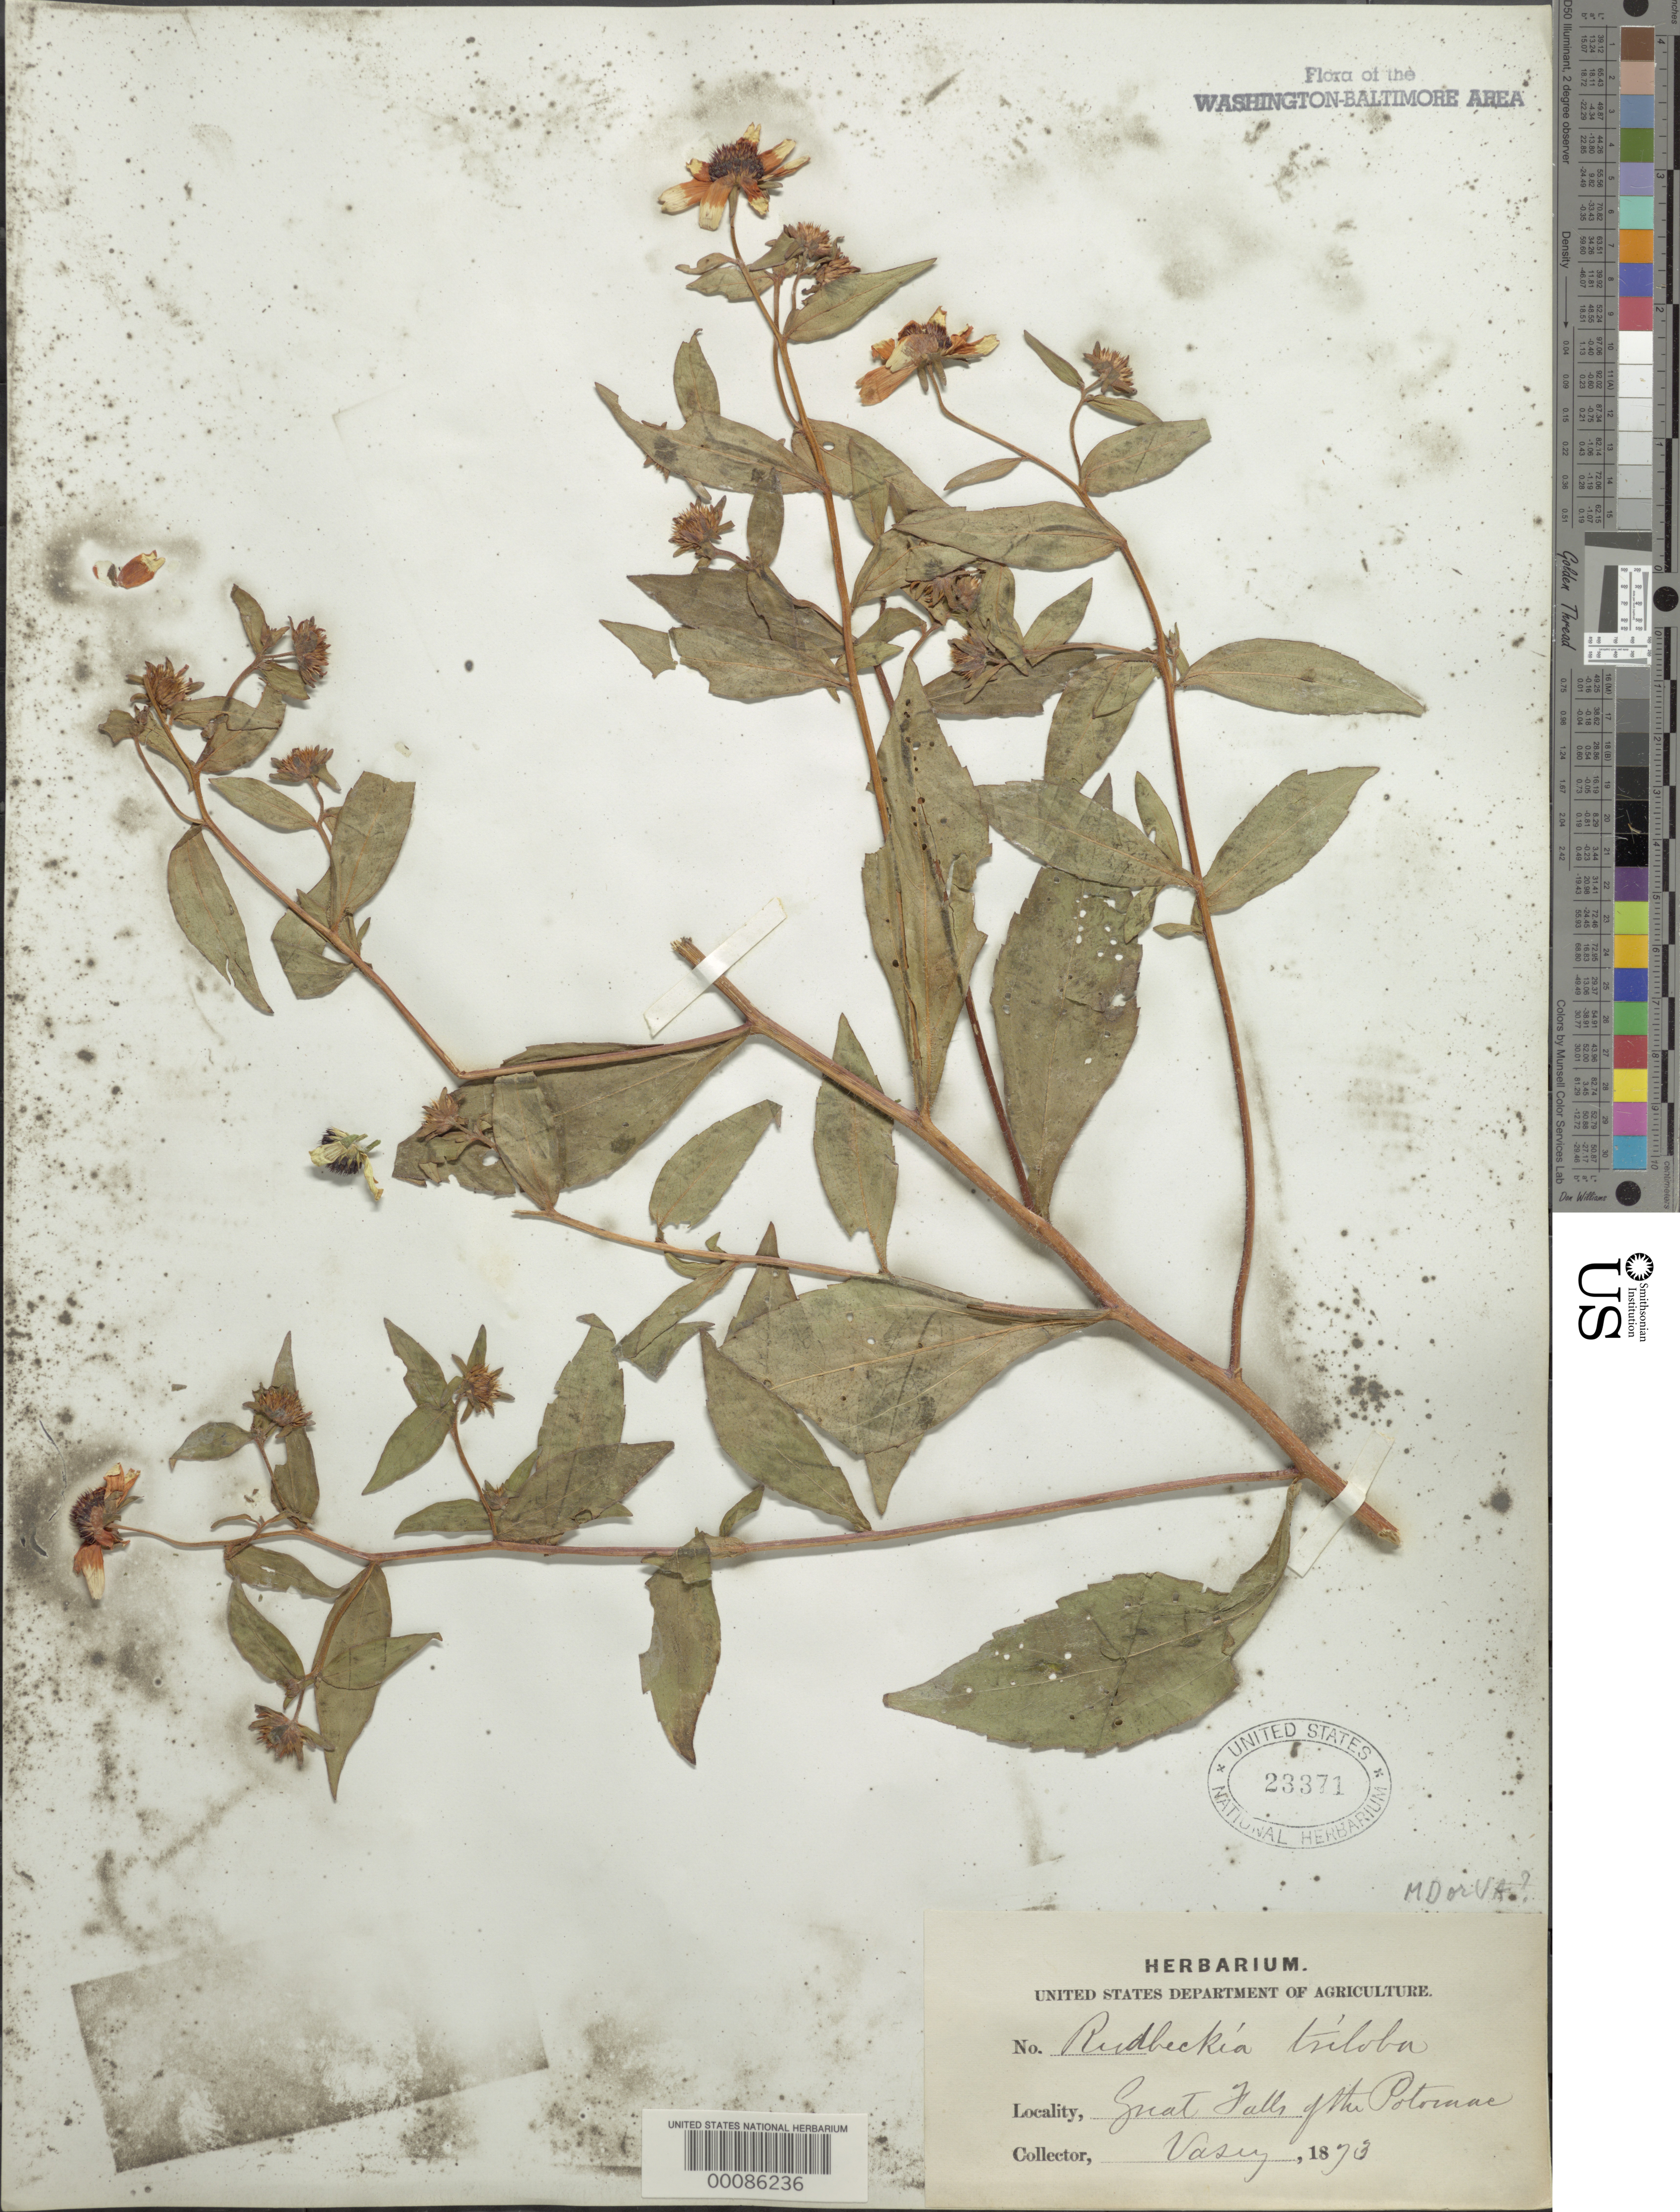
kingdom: Plantae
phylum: Tracheophyta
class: Magnoliopsida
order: Asterales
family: Asteraceae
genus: Rudbeckia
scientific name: Rudbeckia triloba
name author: L.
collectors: G. Vasey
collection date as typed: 1873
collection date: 1873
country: United States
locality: Great Falls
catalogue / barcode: US 23371